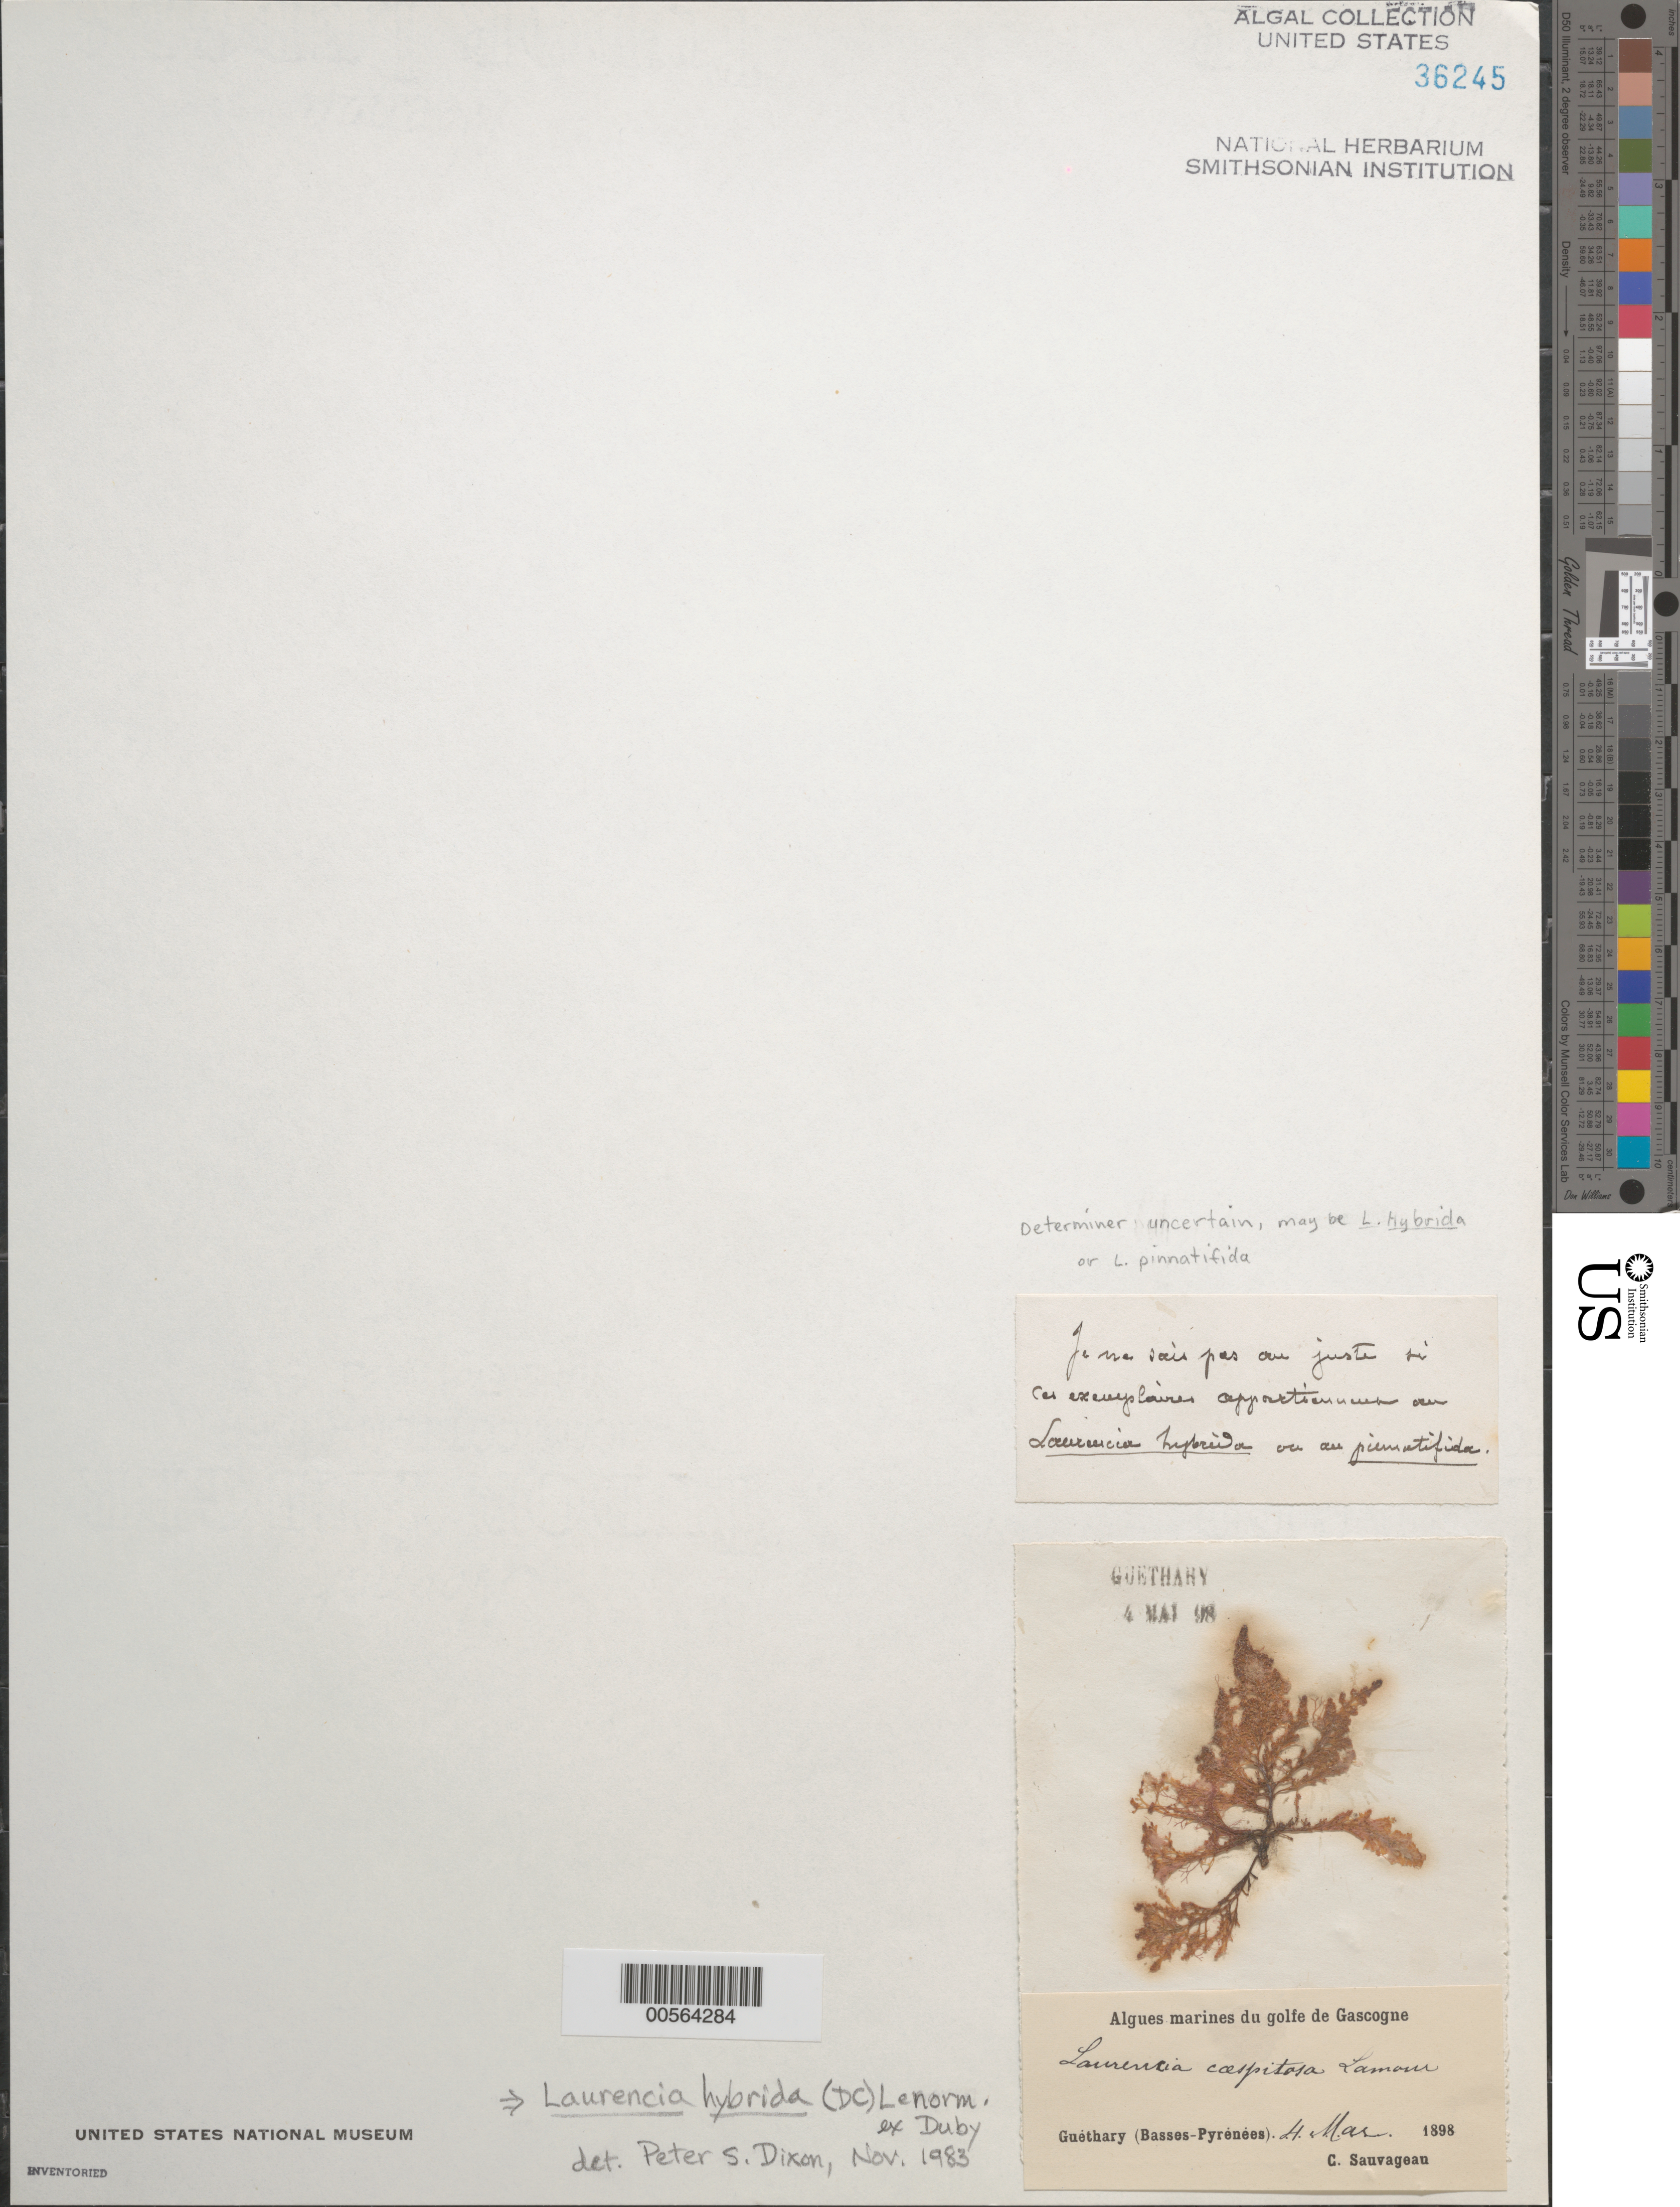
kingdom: Plantae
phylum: Rhodophyta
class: Florideophyceae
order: Ceramiales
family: Rhodomelaceae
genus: Osmundea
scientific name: Osmundea hybrida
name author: (de Candolle) K.W. Nam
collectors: C. F. Sauvageau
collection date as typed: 04 May 1898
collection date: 1898-05-04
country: France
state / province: Nouvelle-Aquitaine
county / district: Pyrénées-Atlantiques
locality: Guethary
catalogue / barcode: US 36245